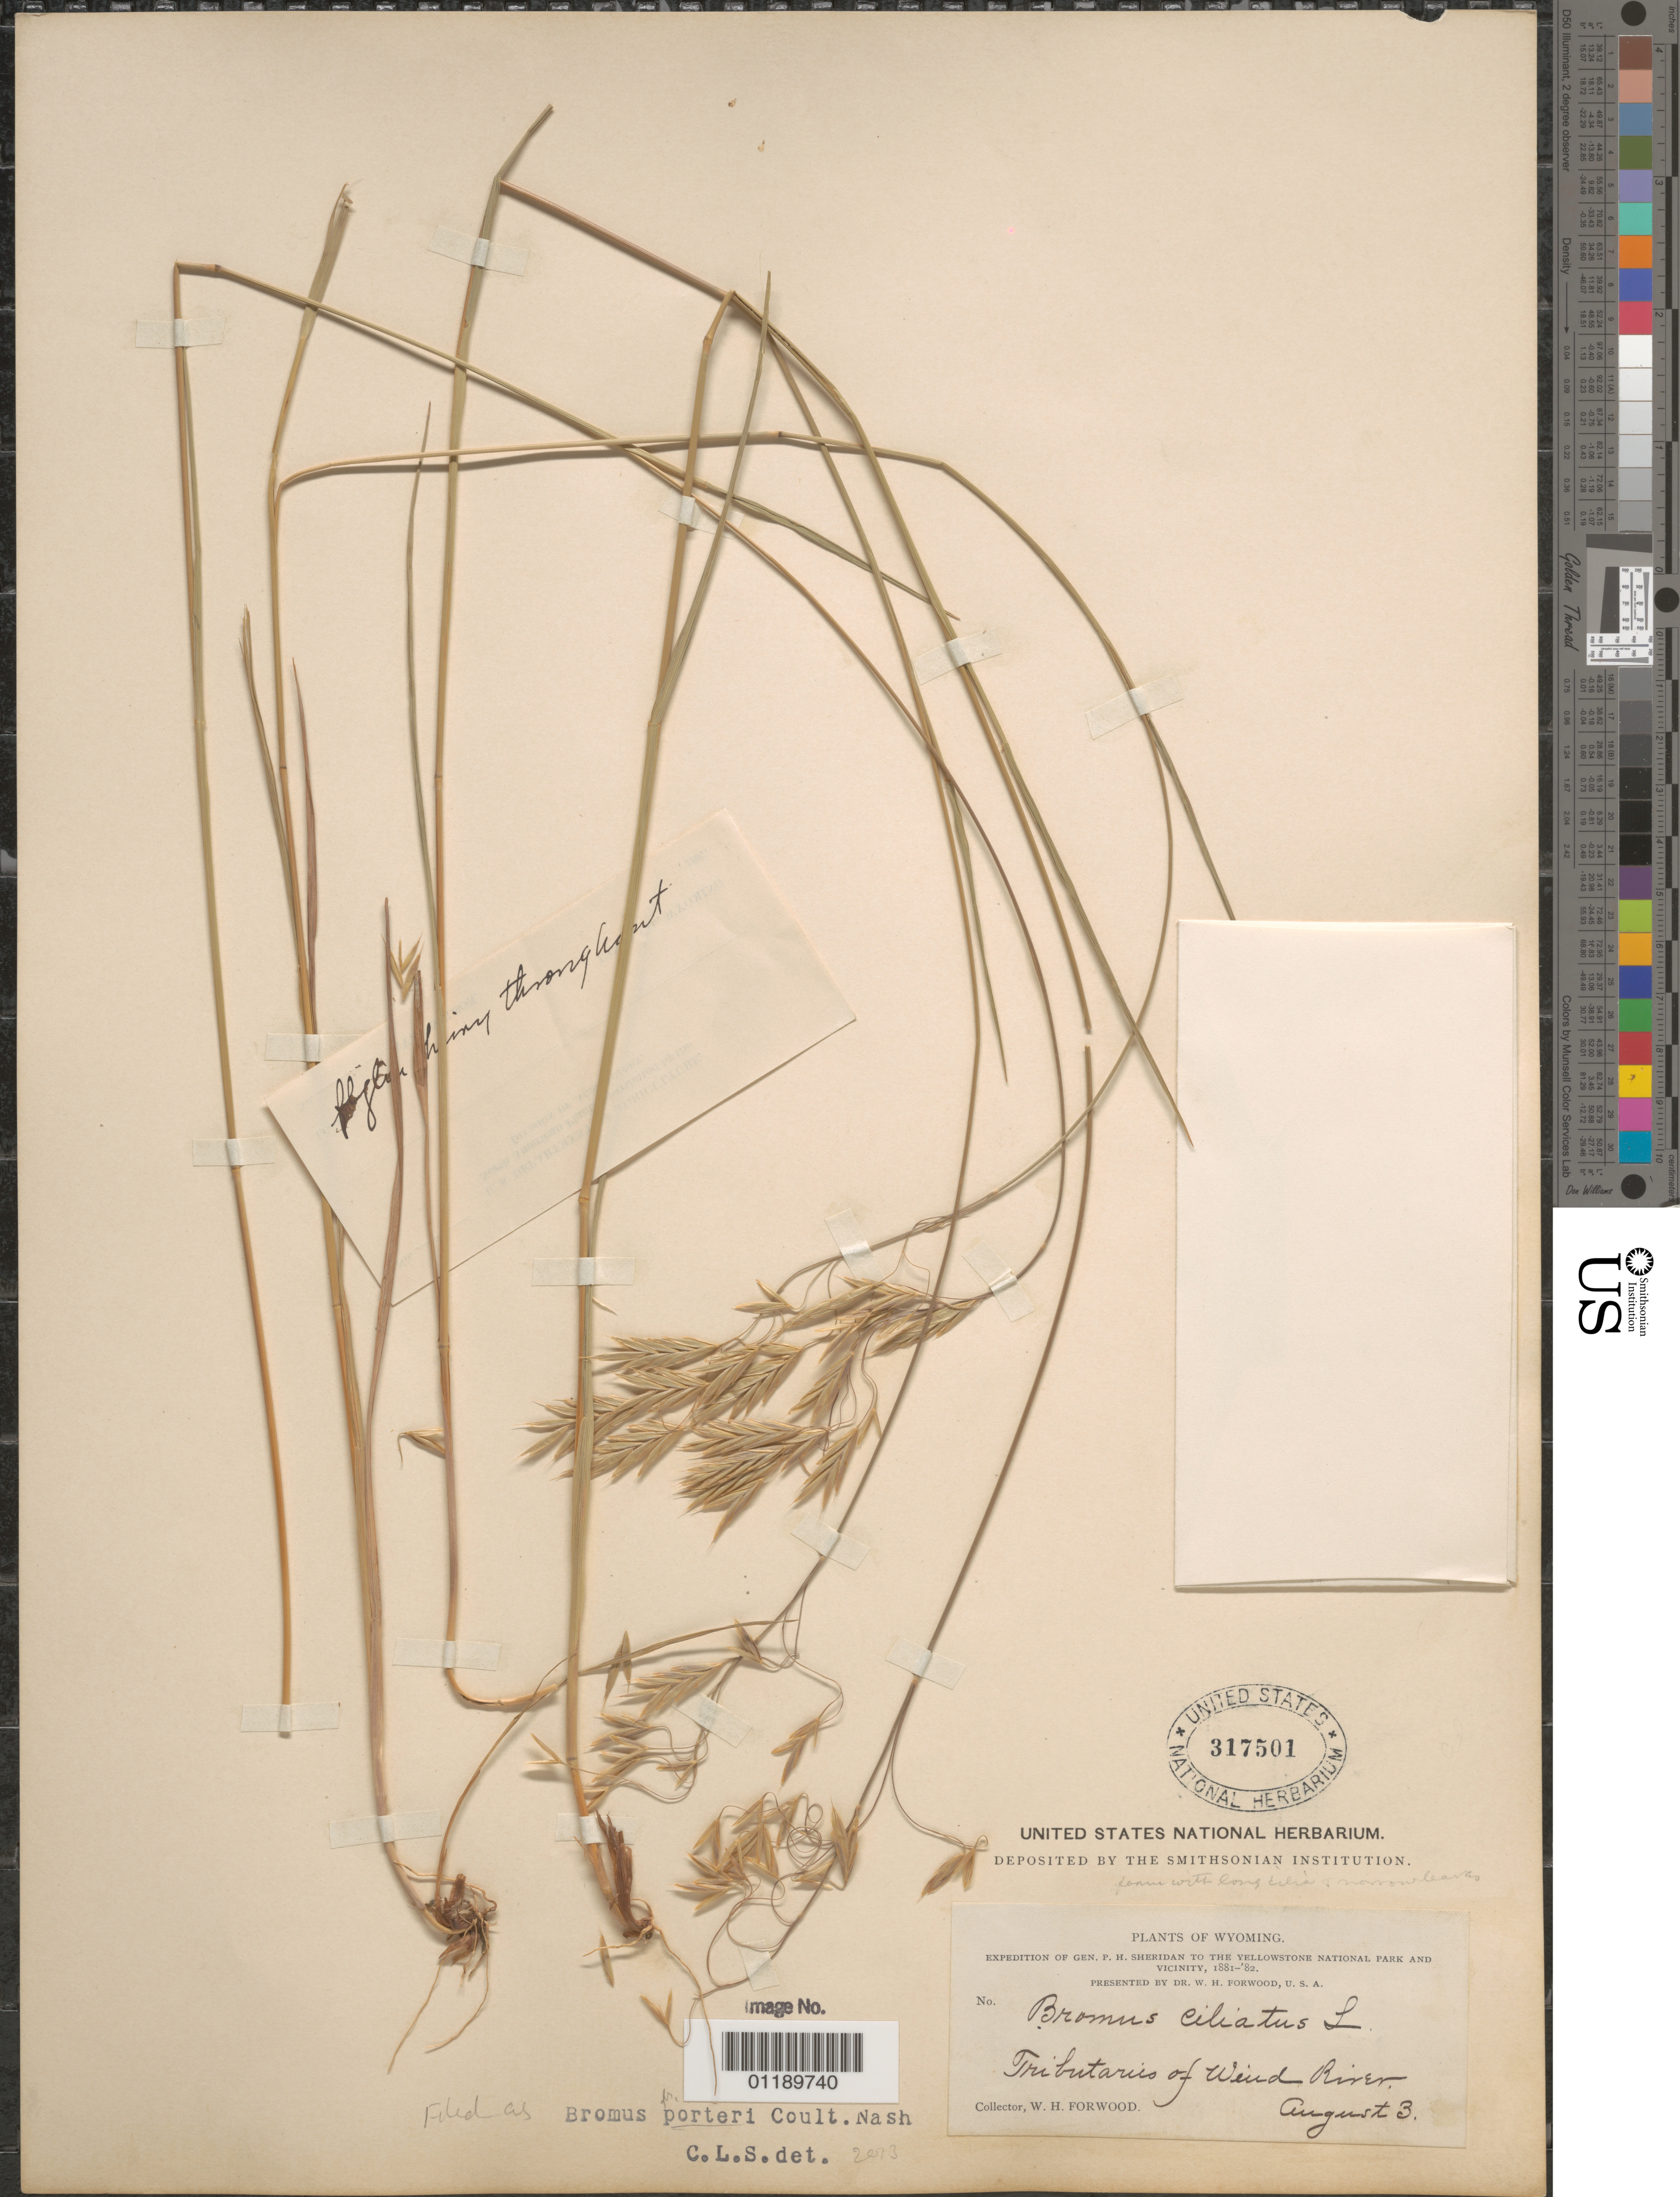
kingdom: Plantae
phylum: Tracheophyta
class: Liliopsida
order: Poales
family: Poaceae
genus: Bromus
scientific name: Bromus porteri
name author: (J.M. Coult.) Nash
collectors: W. Forwood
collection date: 1881-08-03 or 1882-08-03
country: United States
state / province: Wyoming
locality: Tributaries of Wind River.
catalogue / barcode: US 317501